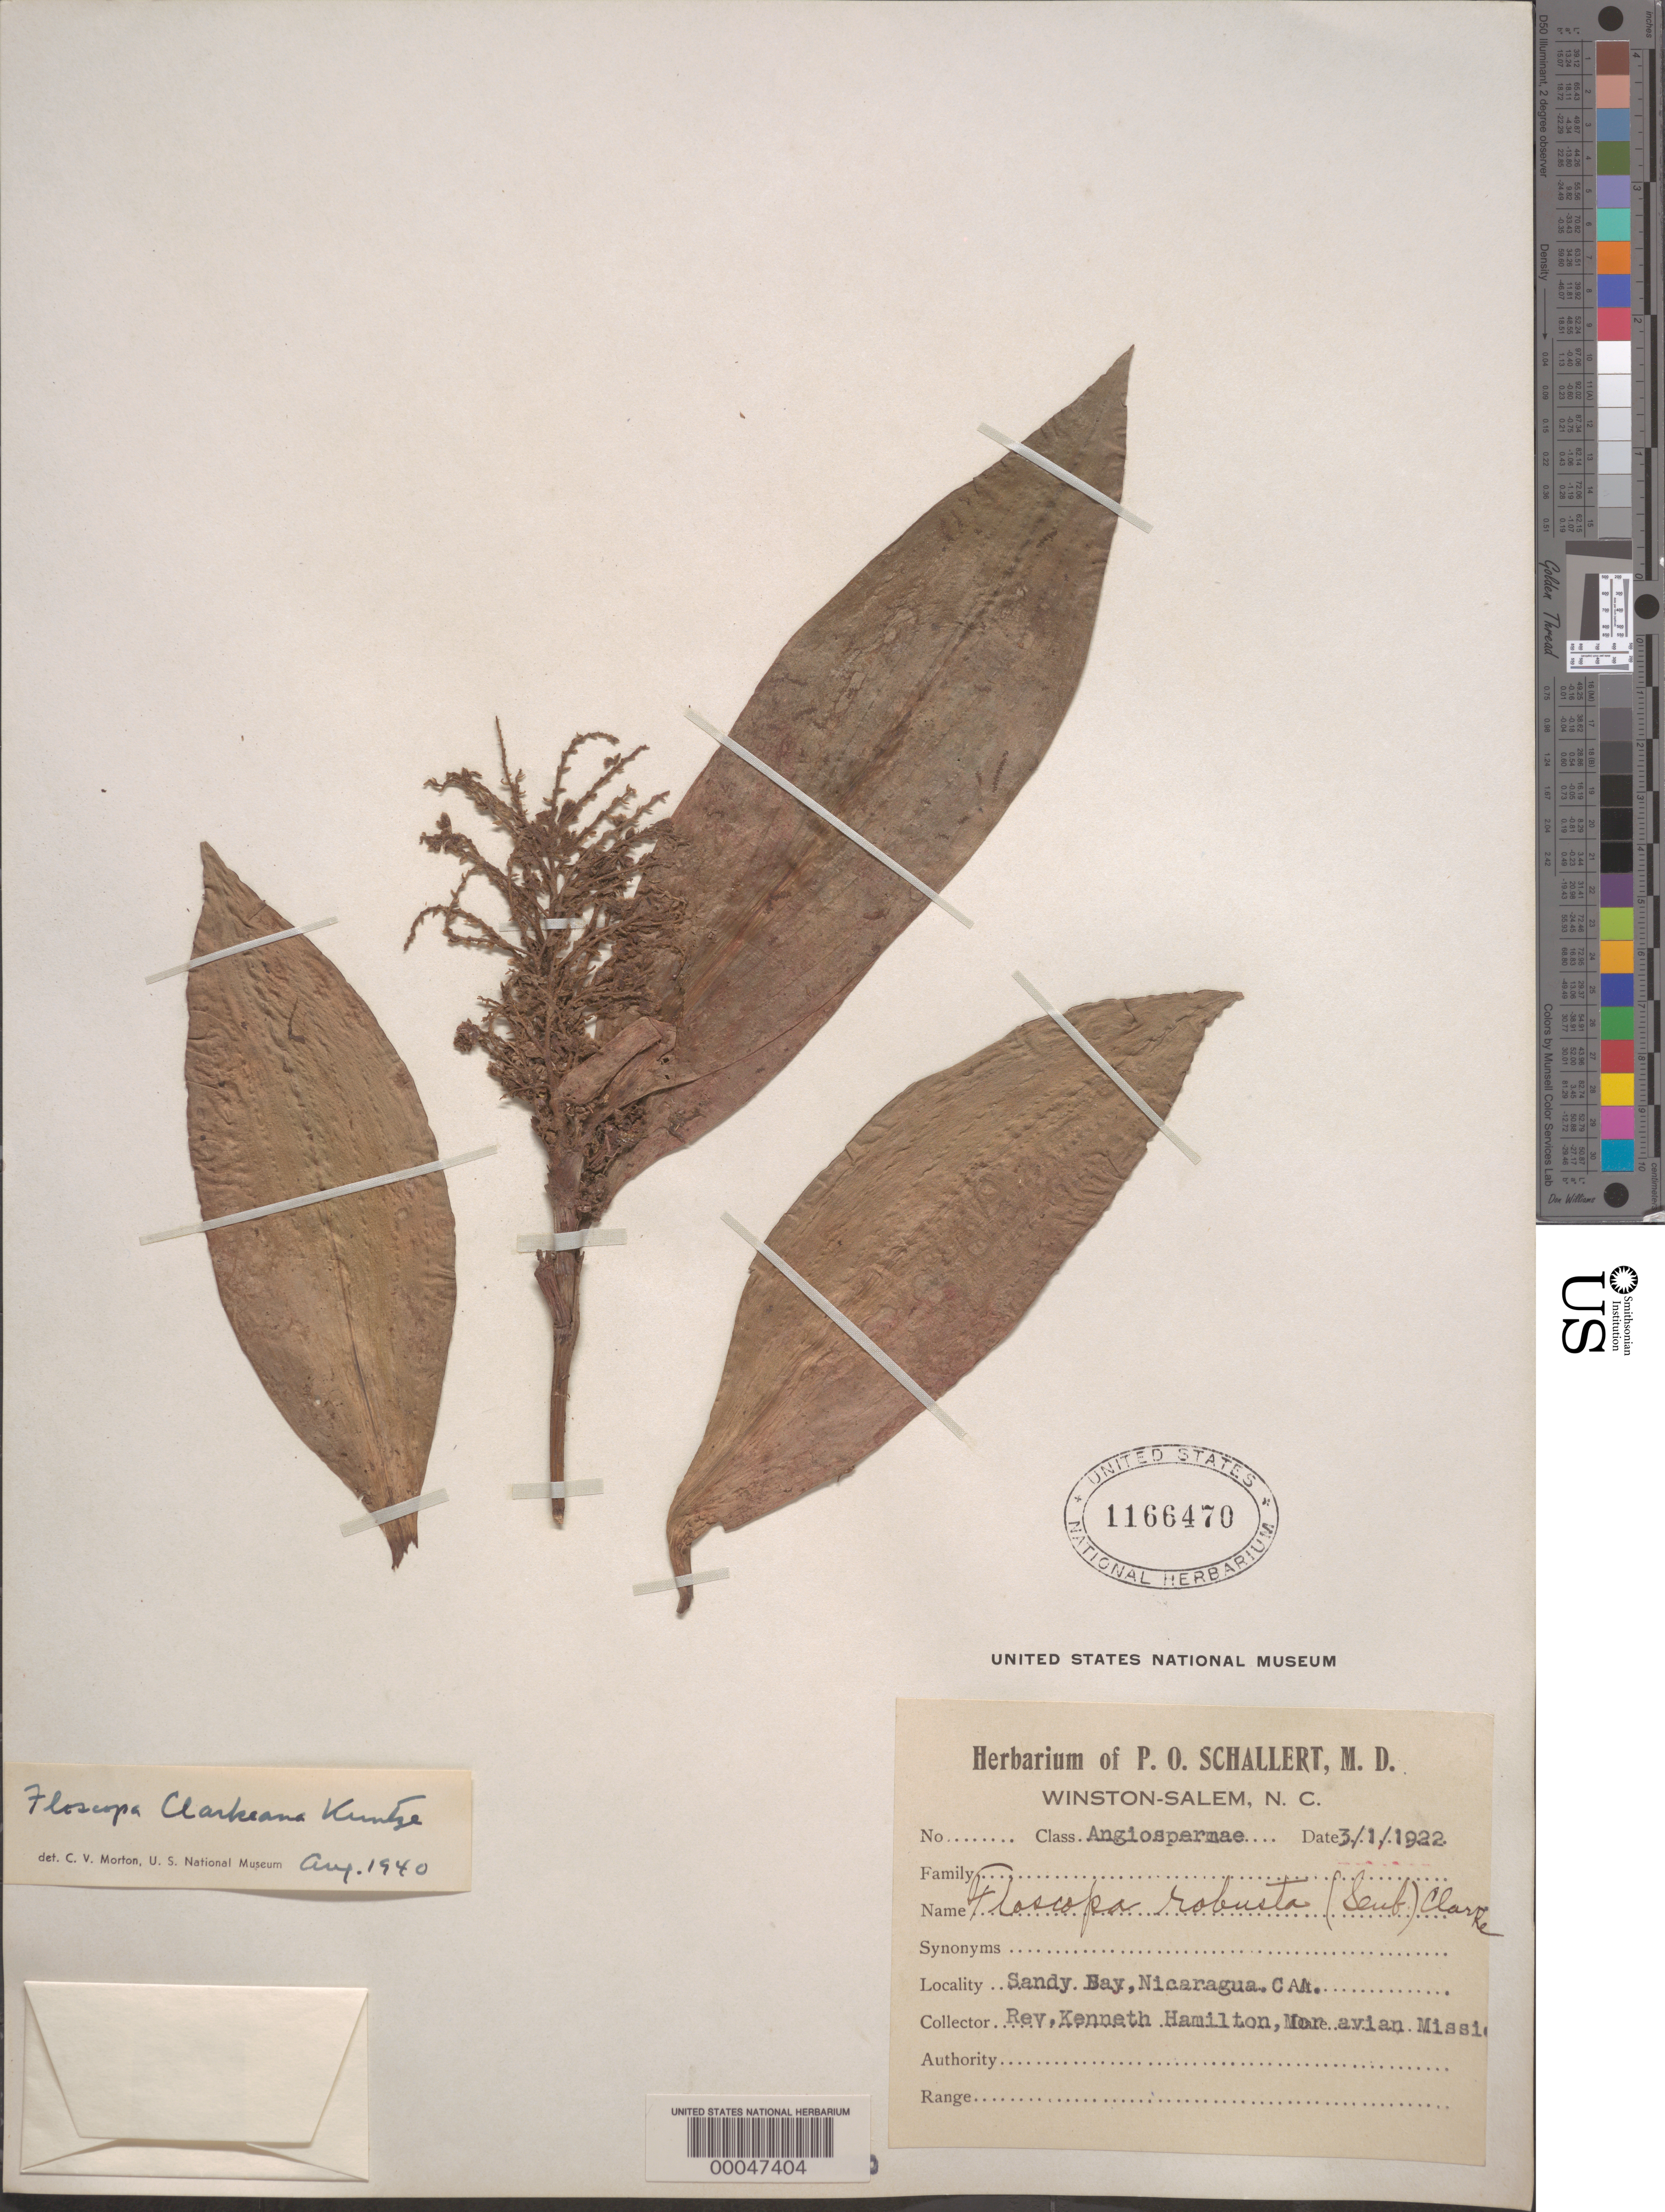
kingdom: Plantae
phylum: Tracheophyta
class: Liliopsida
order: Commelinales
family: Commelinaceae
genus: Floscopa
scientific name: Floscopa robusta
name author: (Seub.) C.B. Clarke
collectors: K. Hamilton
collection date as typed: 03 Jan 1922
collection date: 1922-01-03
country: Nicaragua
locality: Sandy bay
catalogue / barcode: US 1166470